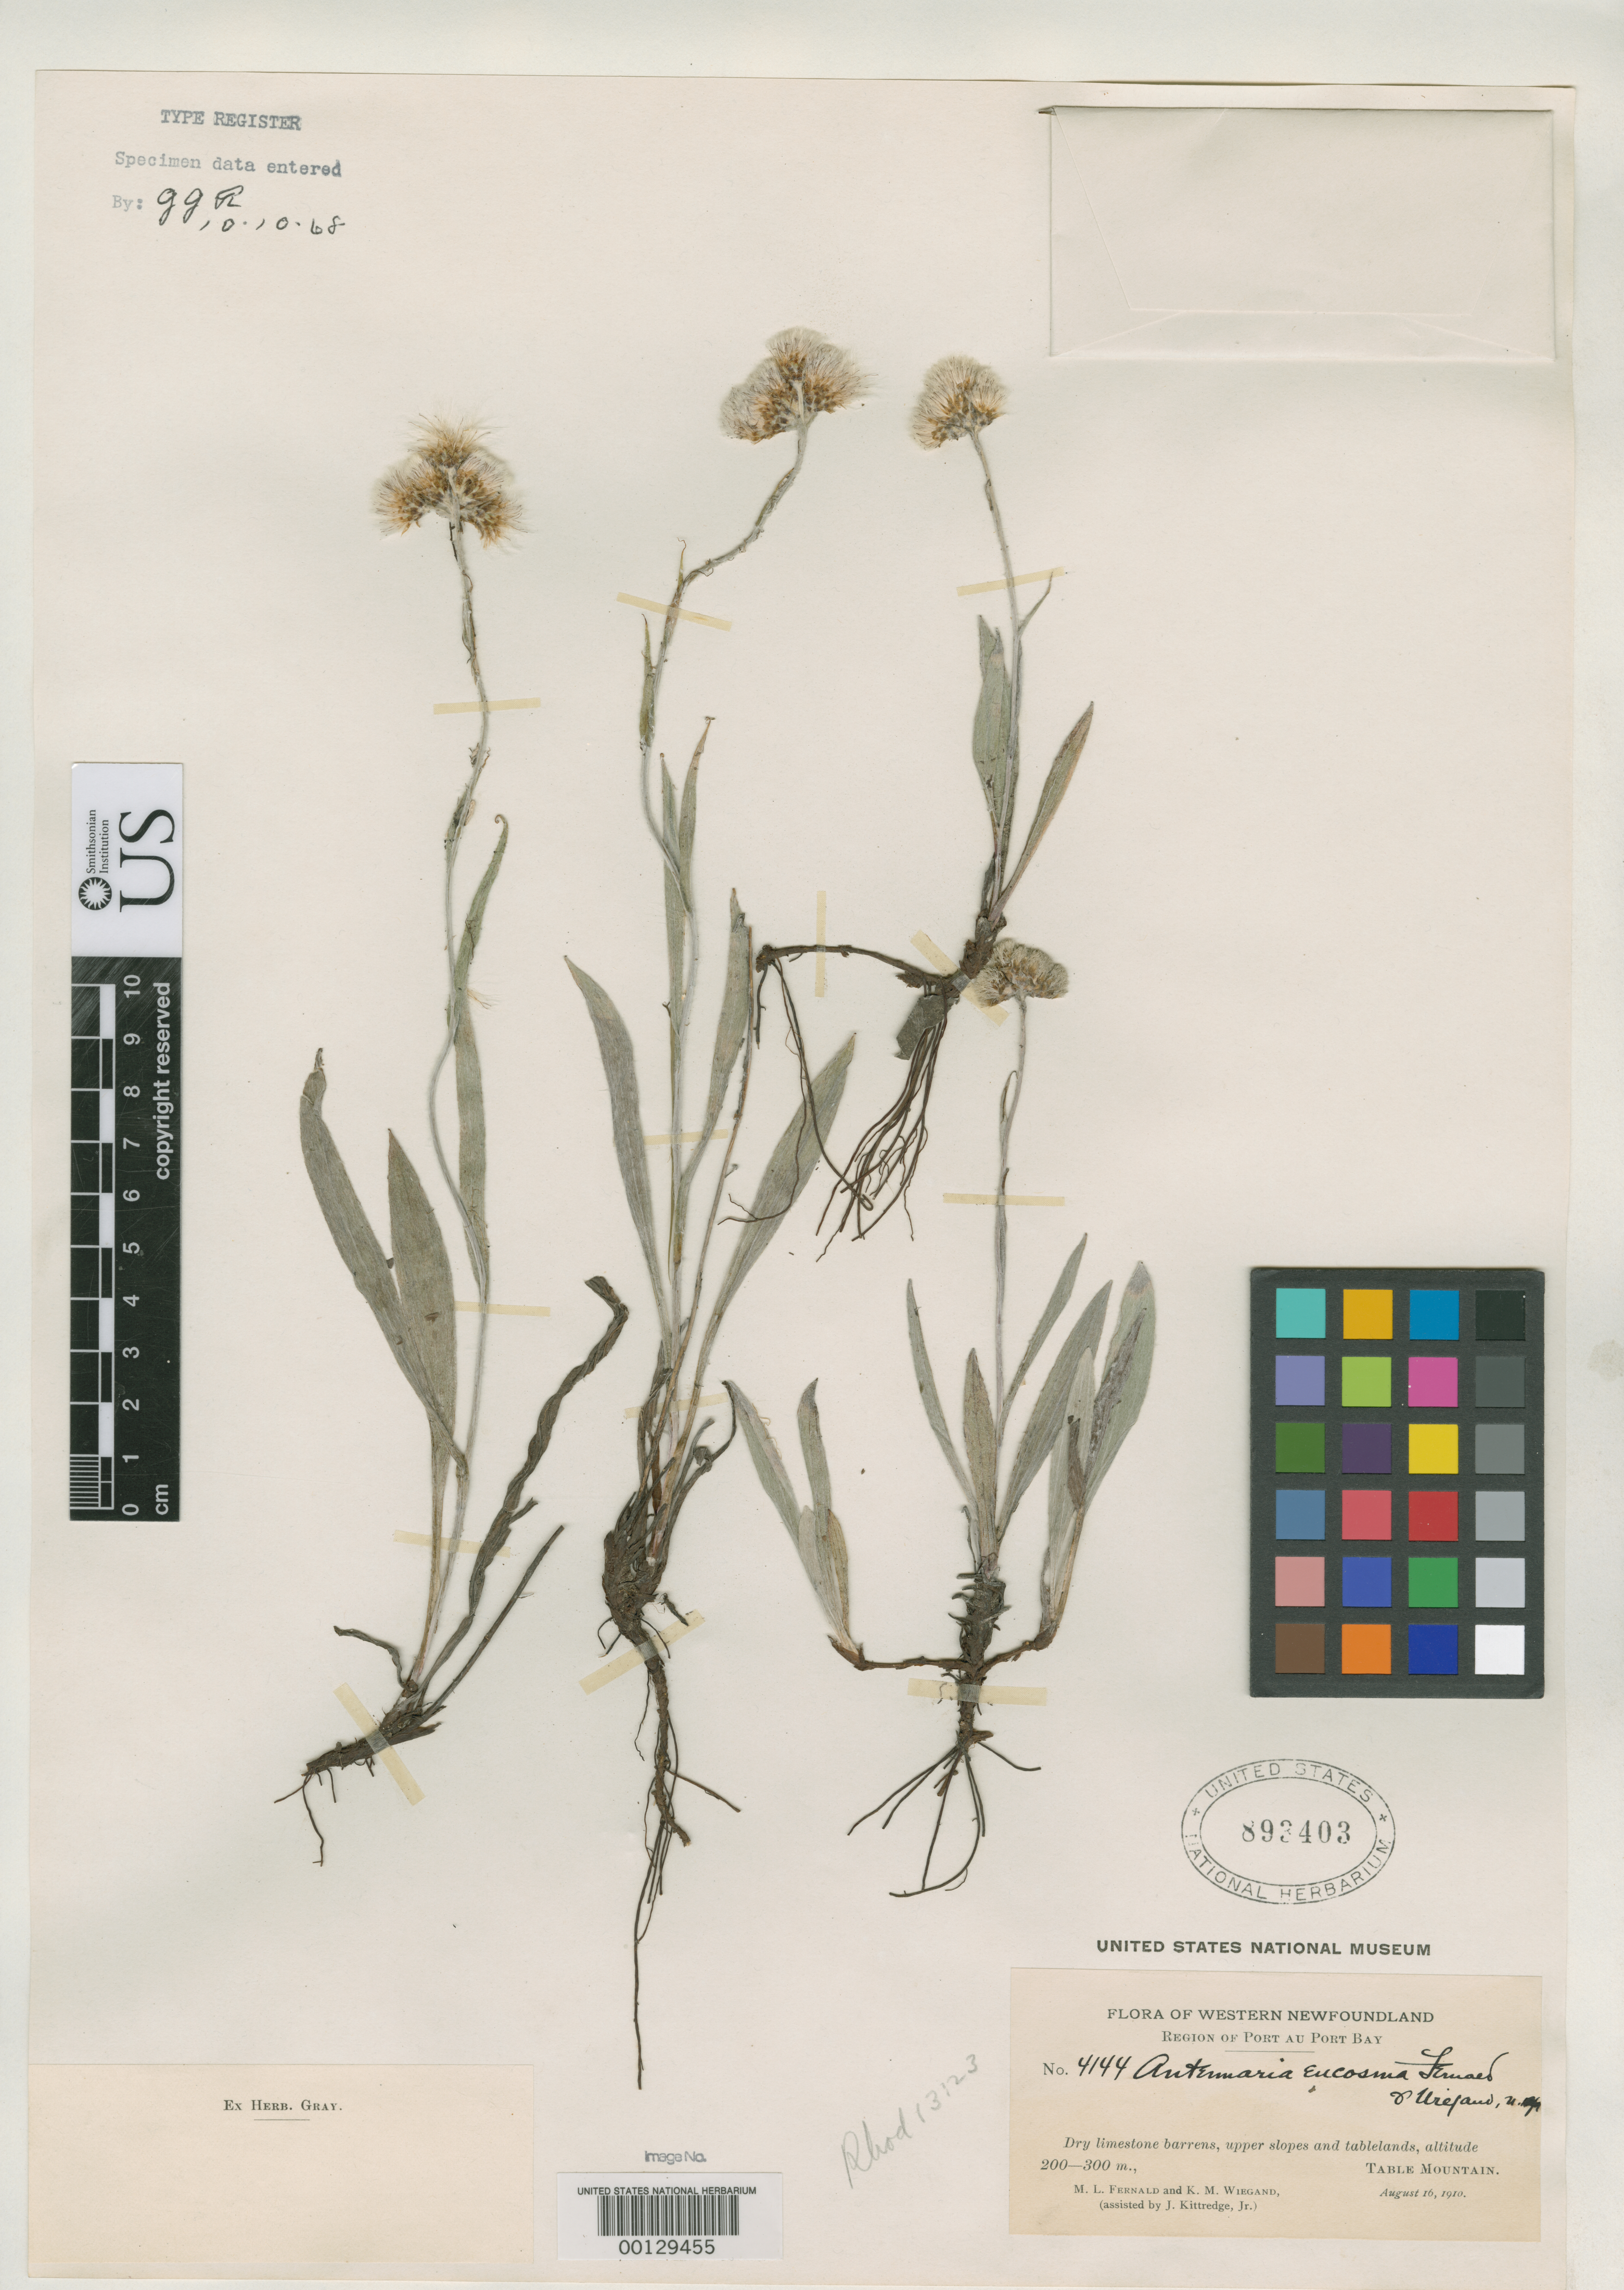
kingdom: Plantae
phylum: Tracheophyta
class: Magnoliopsida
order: Asterales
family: Asteraceae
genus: Antennaria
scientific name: Antennaria eucosma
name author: Fernald & Wiegand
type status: Isotype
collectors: M. L. Fernald & K. M. Wiegand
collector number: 4144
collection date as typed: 16 Aug 1910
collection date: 1910-08-16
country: Canada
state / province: Newfoundland and Labrador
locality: Table Mt., Port Azu Port Bay.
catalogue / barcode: US 893403